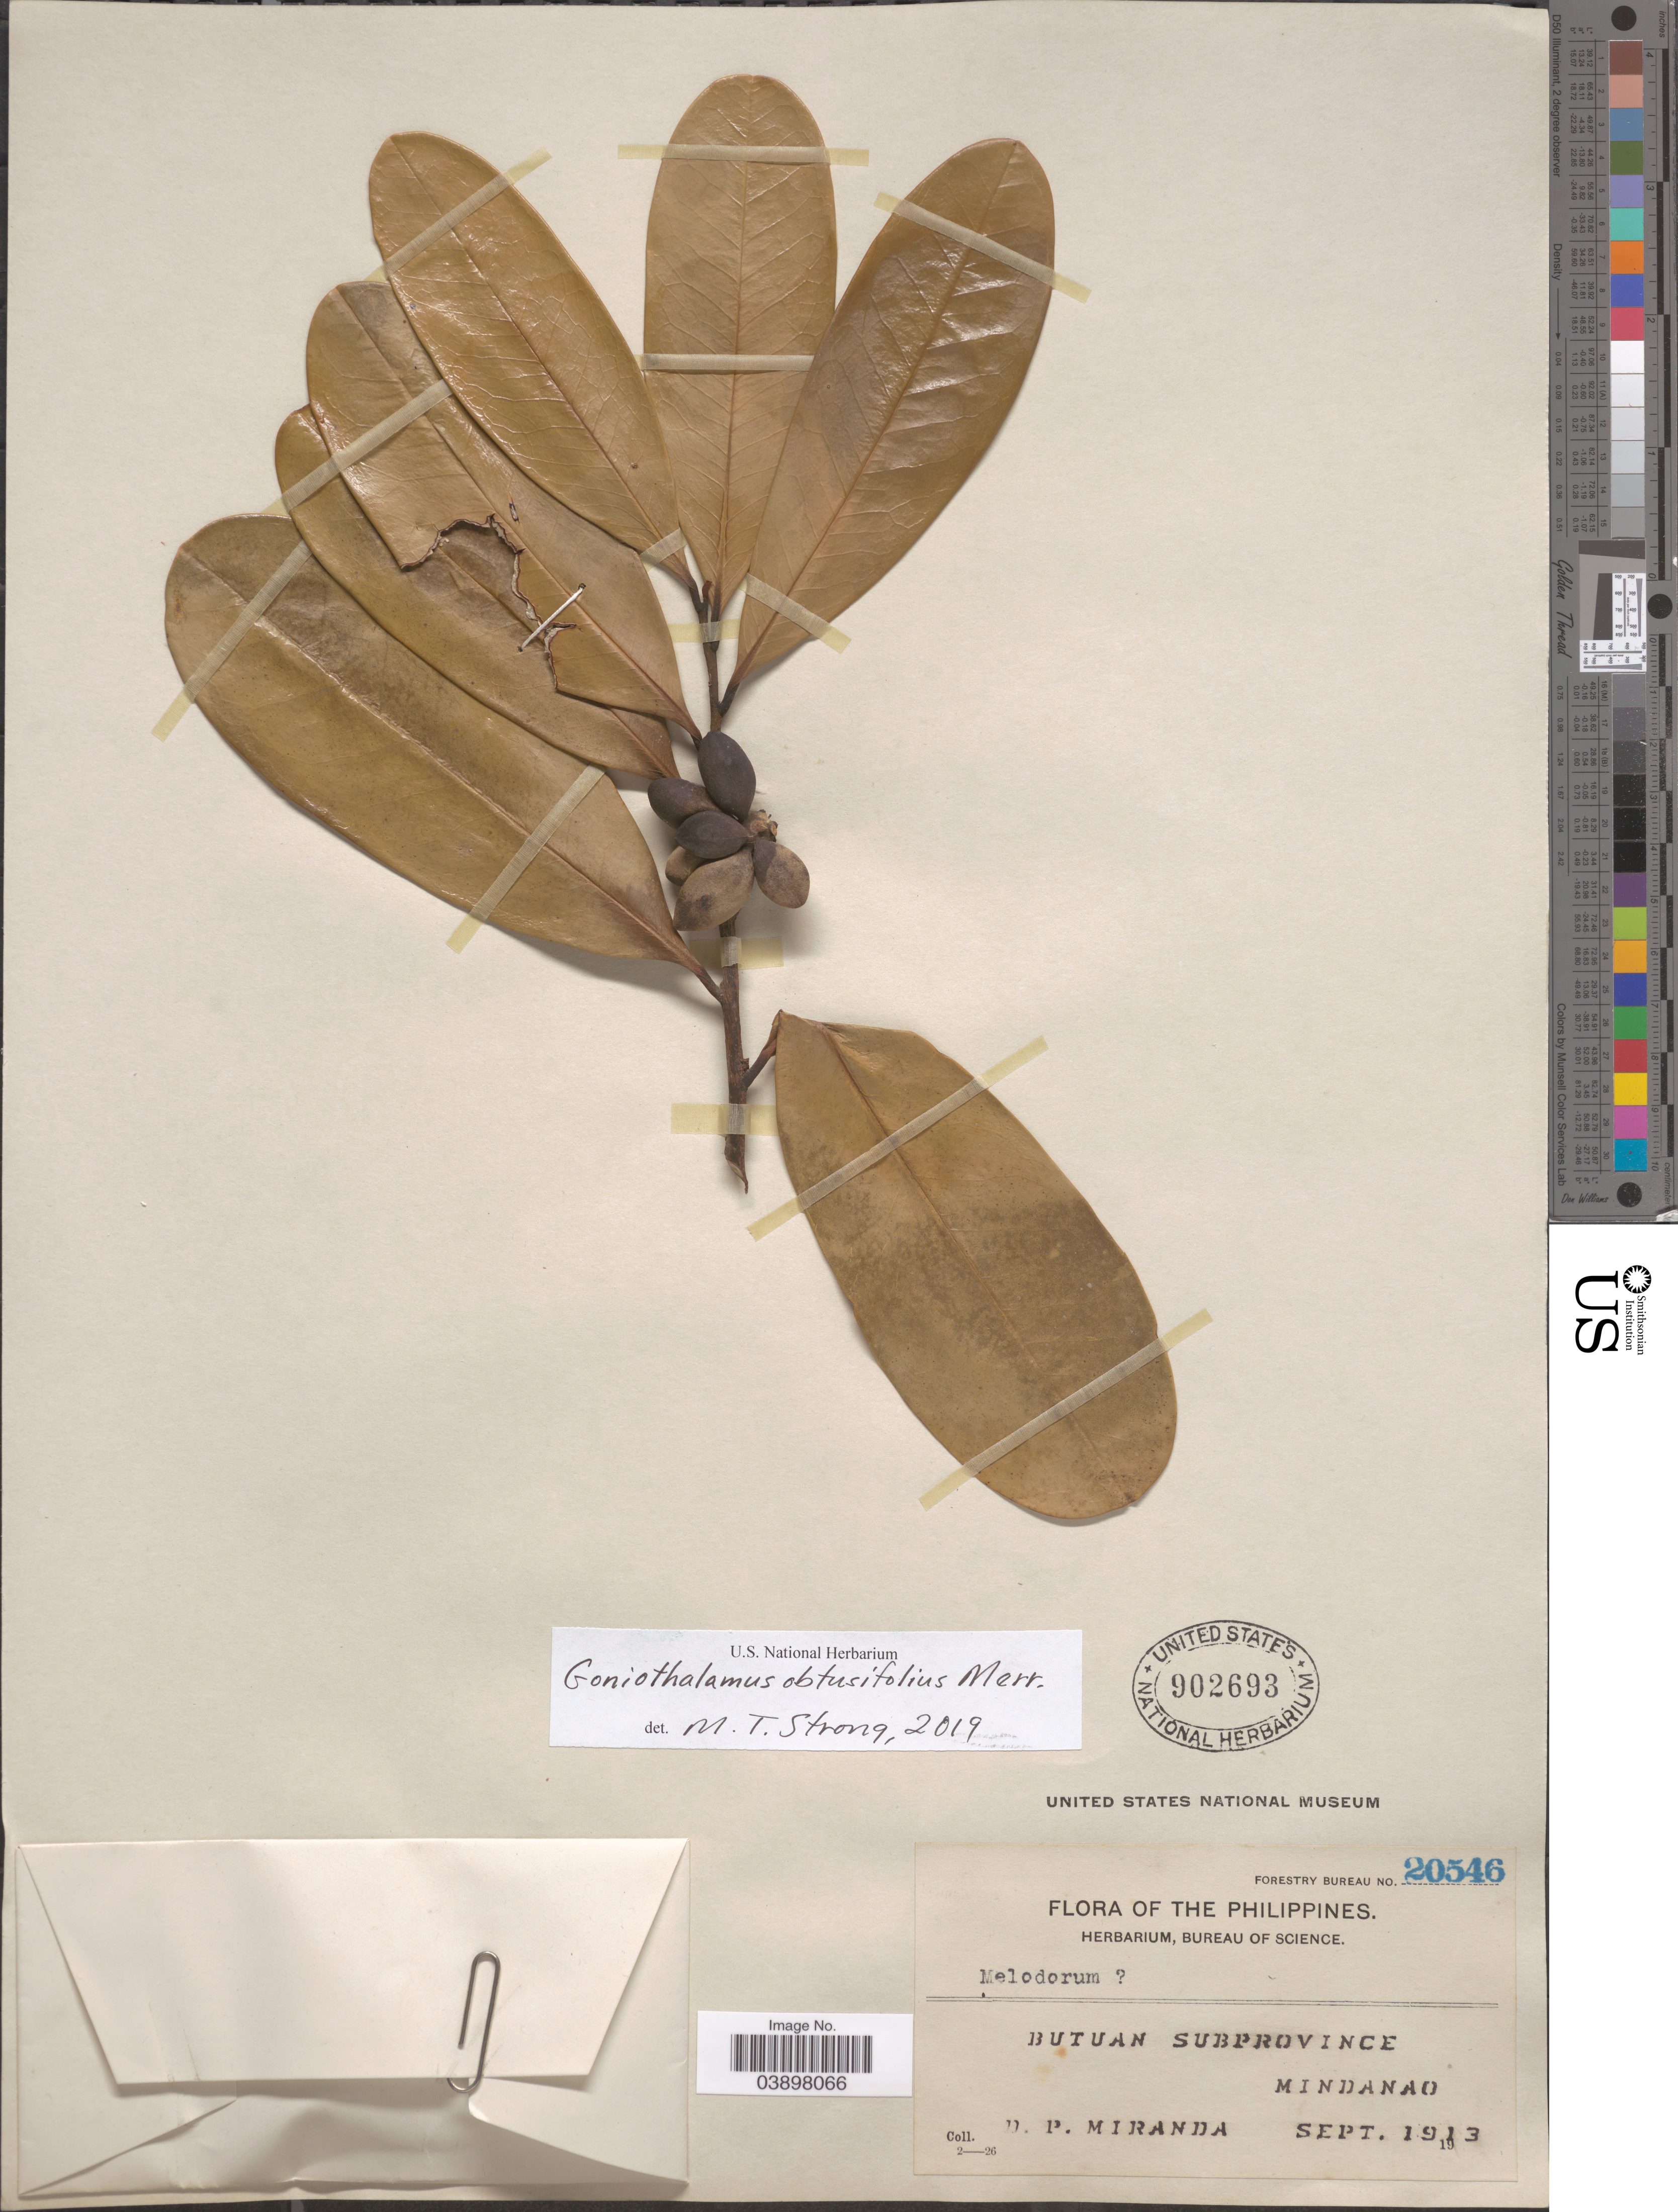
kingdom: Plantae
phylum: Tracheophyta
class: Magnoliopsida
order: Magnoliales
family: Annonaceae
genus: Goniothalamus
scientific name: Goniothalamus obtusifolius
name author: Merr.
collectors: D. P. Miranda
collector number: Forestry Bureau 20546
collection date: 1913-09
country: Philippines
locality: Butuan Subprovince, Mindanao.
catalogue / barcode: US 902693